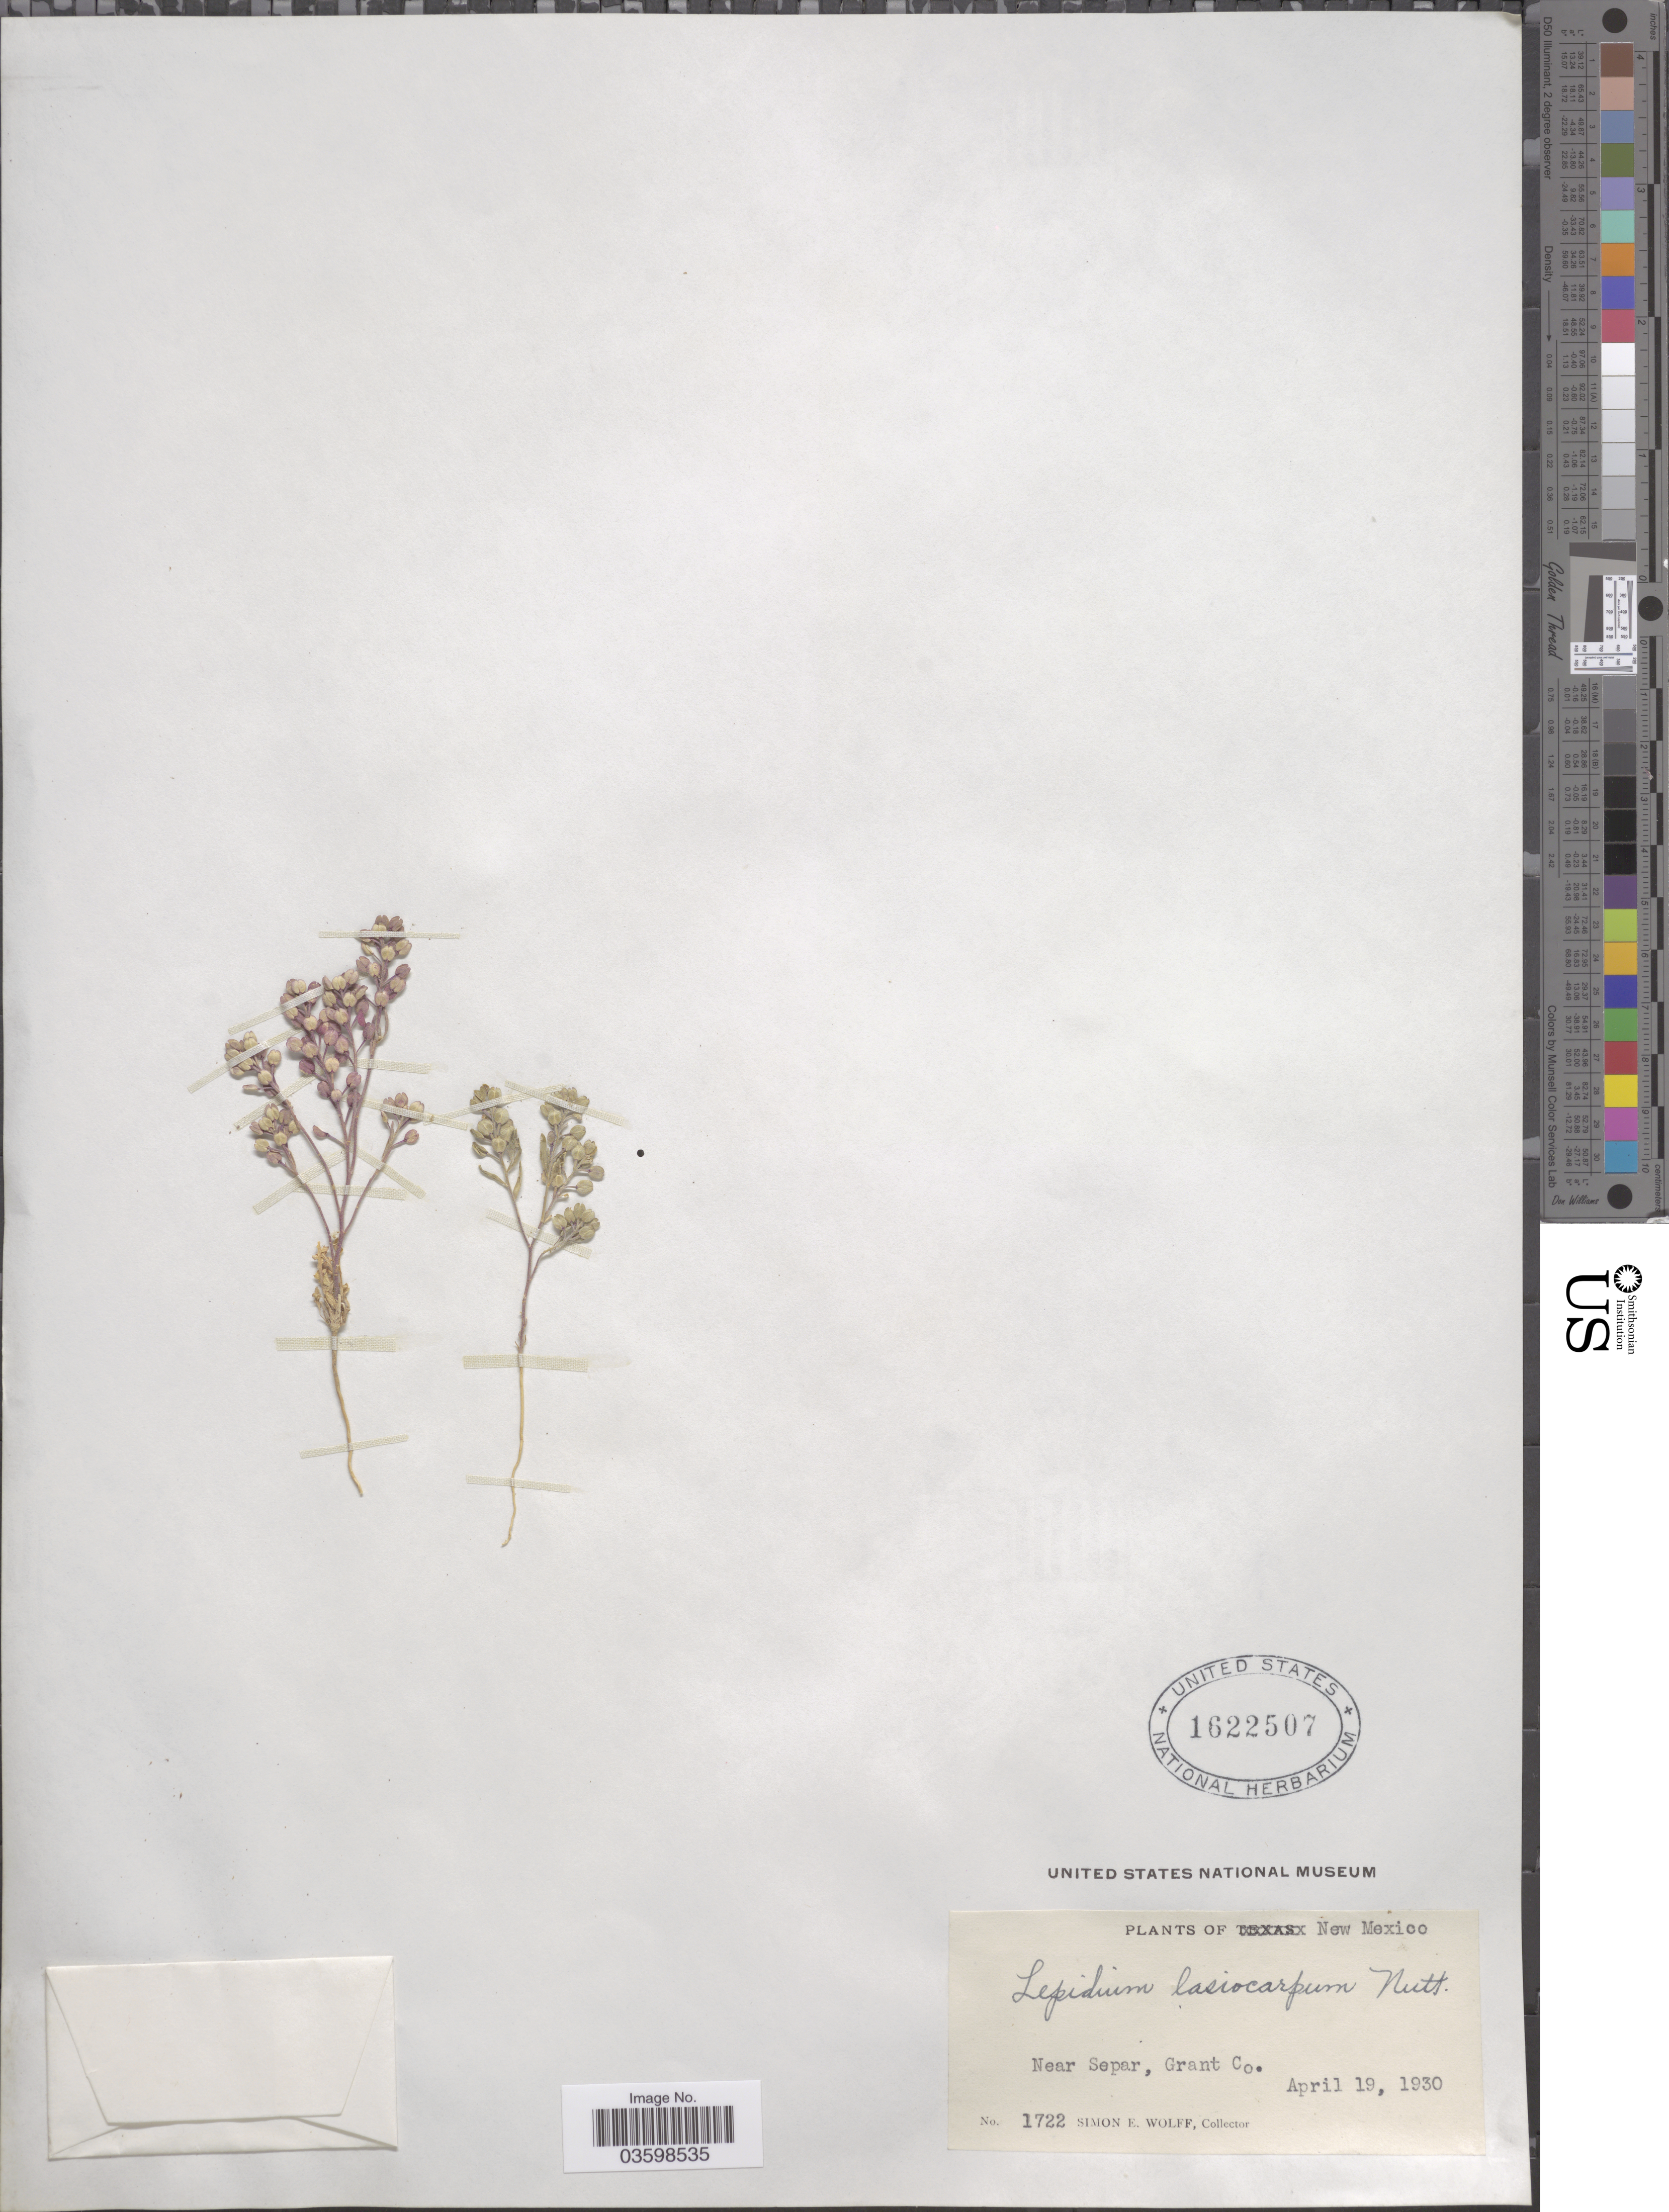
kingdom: Plantae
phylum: Tracheophyta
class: Magnoliopsida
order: Brassicales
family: Brassicaceae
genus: Lepidium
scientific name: Lepidium lasiocarpum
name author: Nutt.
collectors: S. E. Wolff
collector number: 1722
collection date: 1930-04-19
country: United States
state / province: New Mexico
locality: Near Separ, Grant Co.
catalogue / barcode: US 1622507